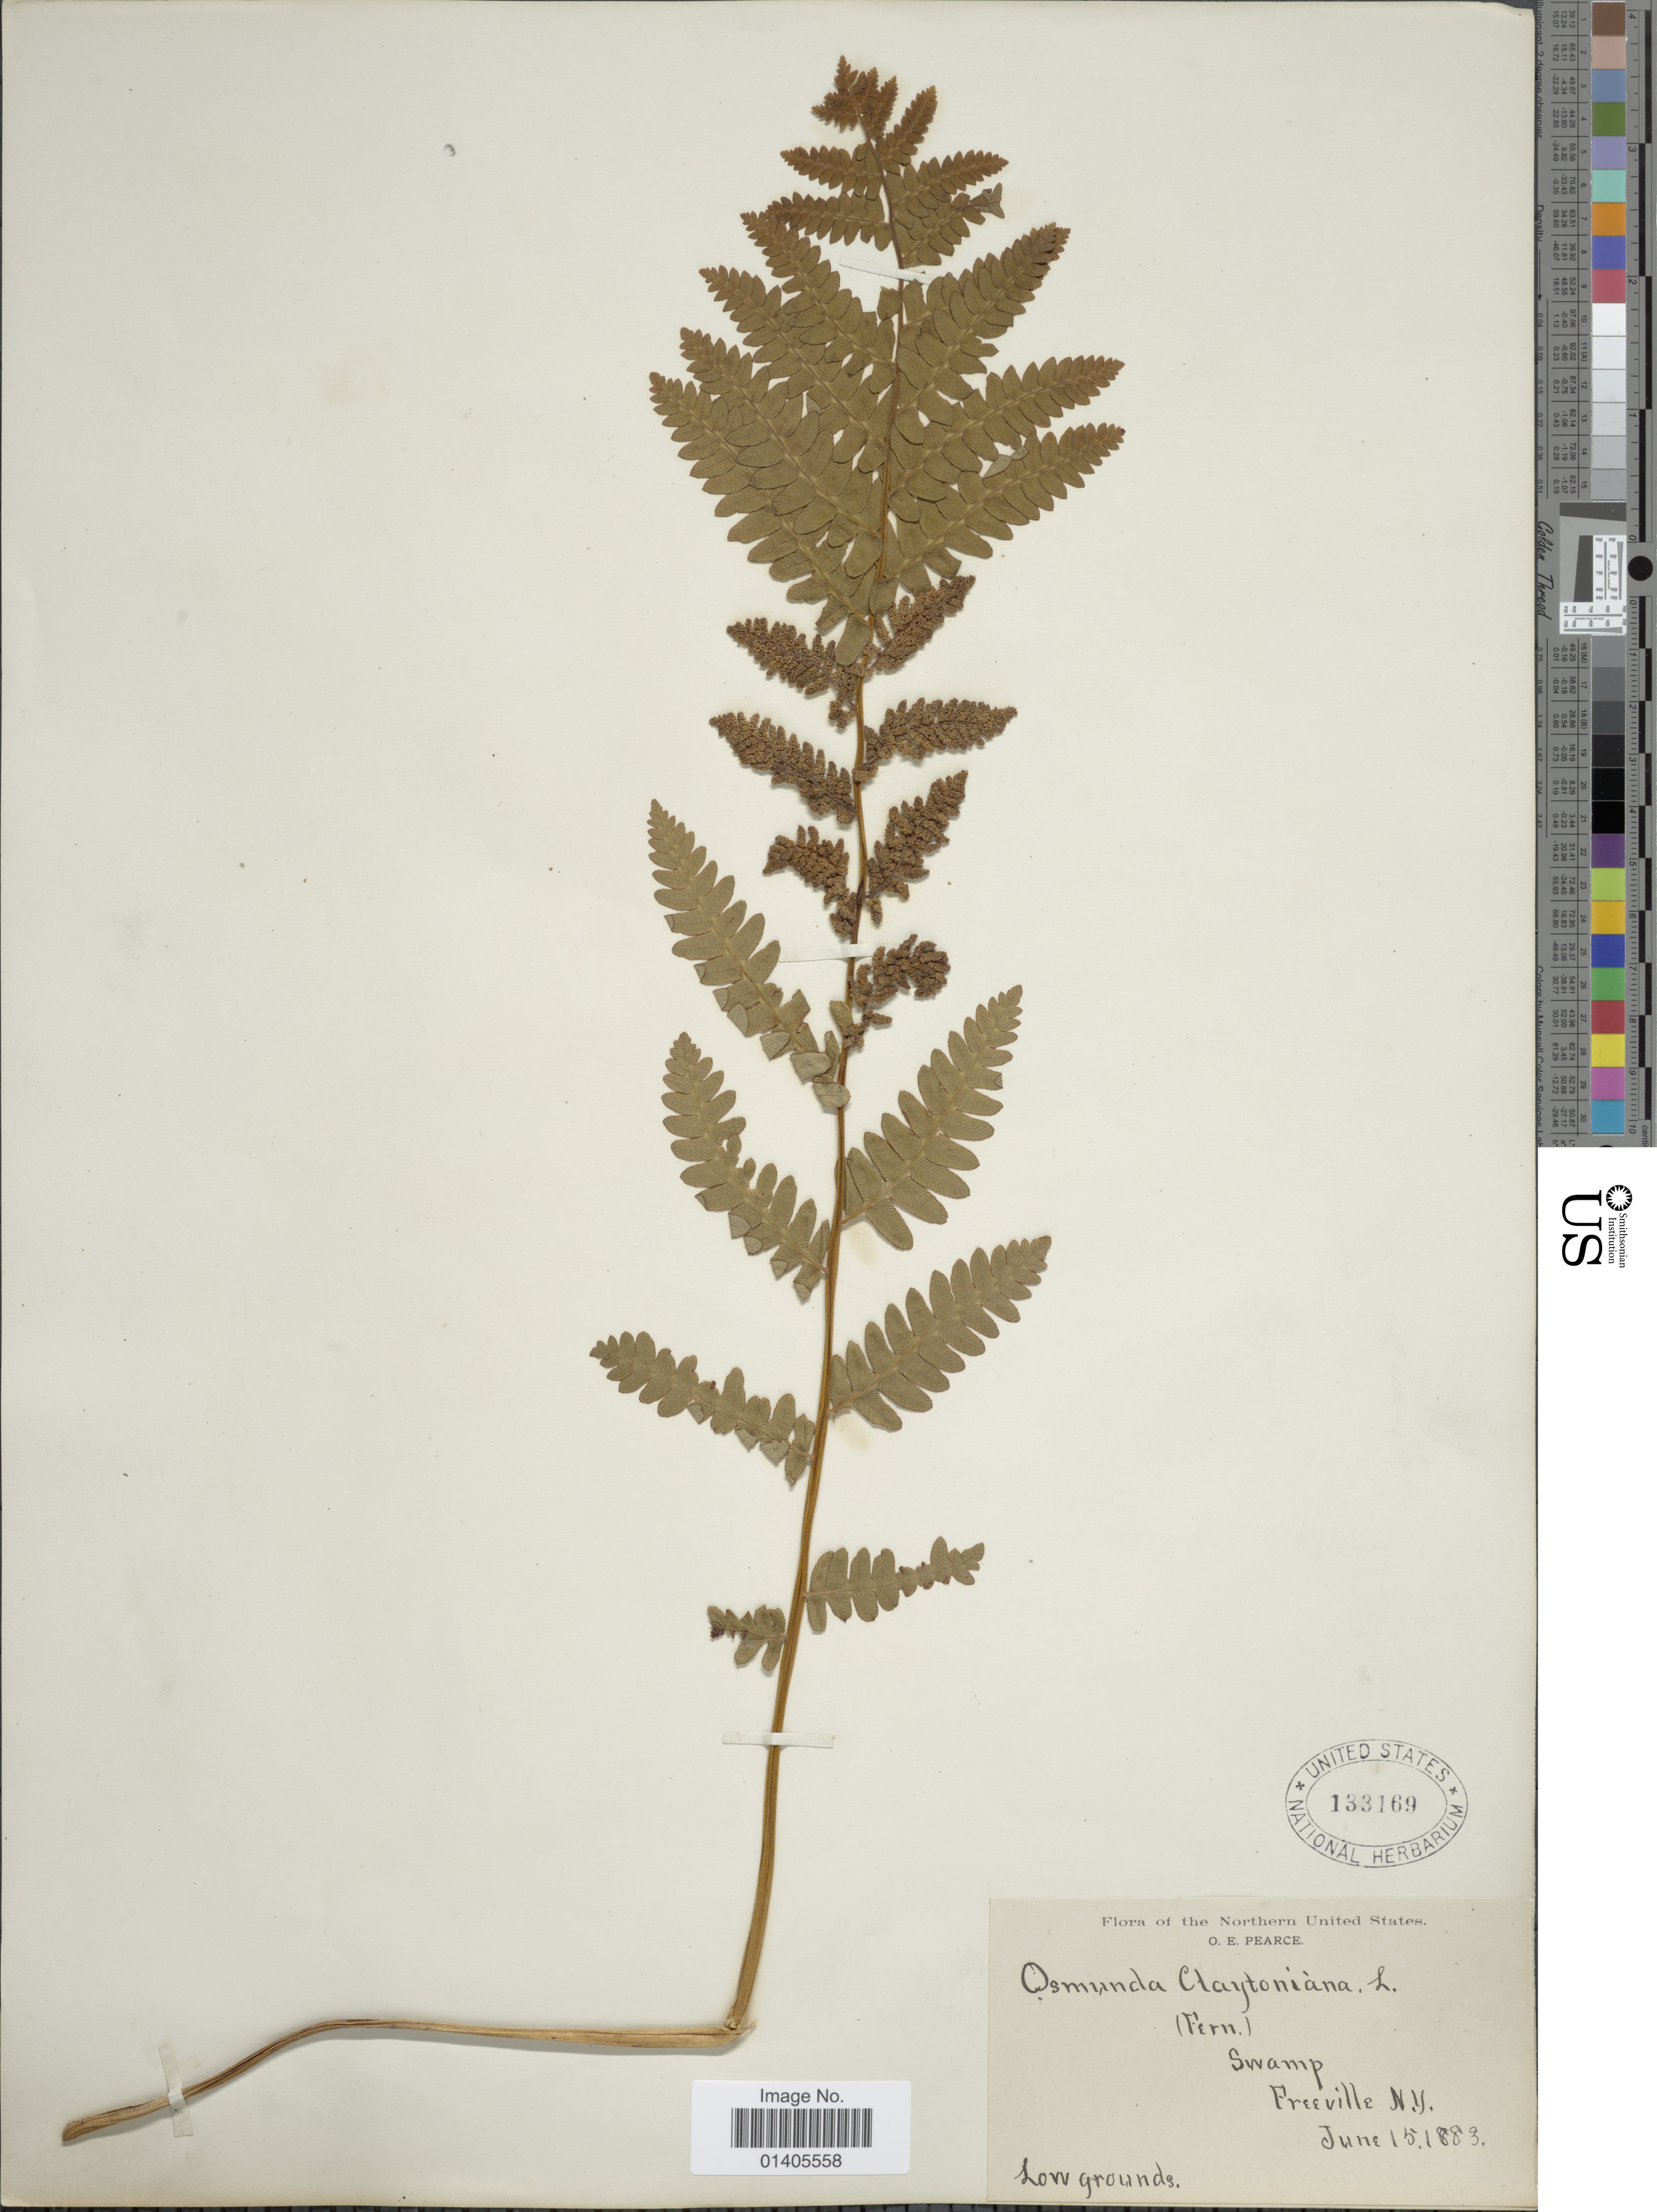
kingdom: Plantae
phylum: Tracheophyta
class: Polypodiopsida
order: Osmundales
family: Osmundaceae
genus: Osmunda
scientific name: Osmunda claytoniana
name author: (L.) Tagawa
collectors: O. E. Pearce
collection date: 1883-06-15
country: United States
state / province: New York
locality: Freeville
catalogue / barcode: US 133169